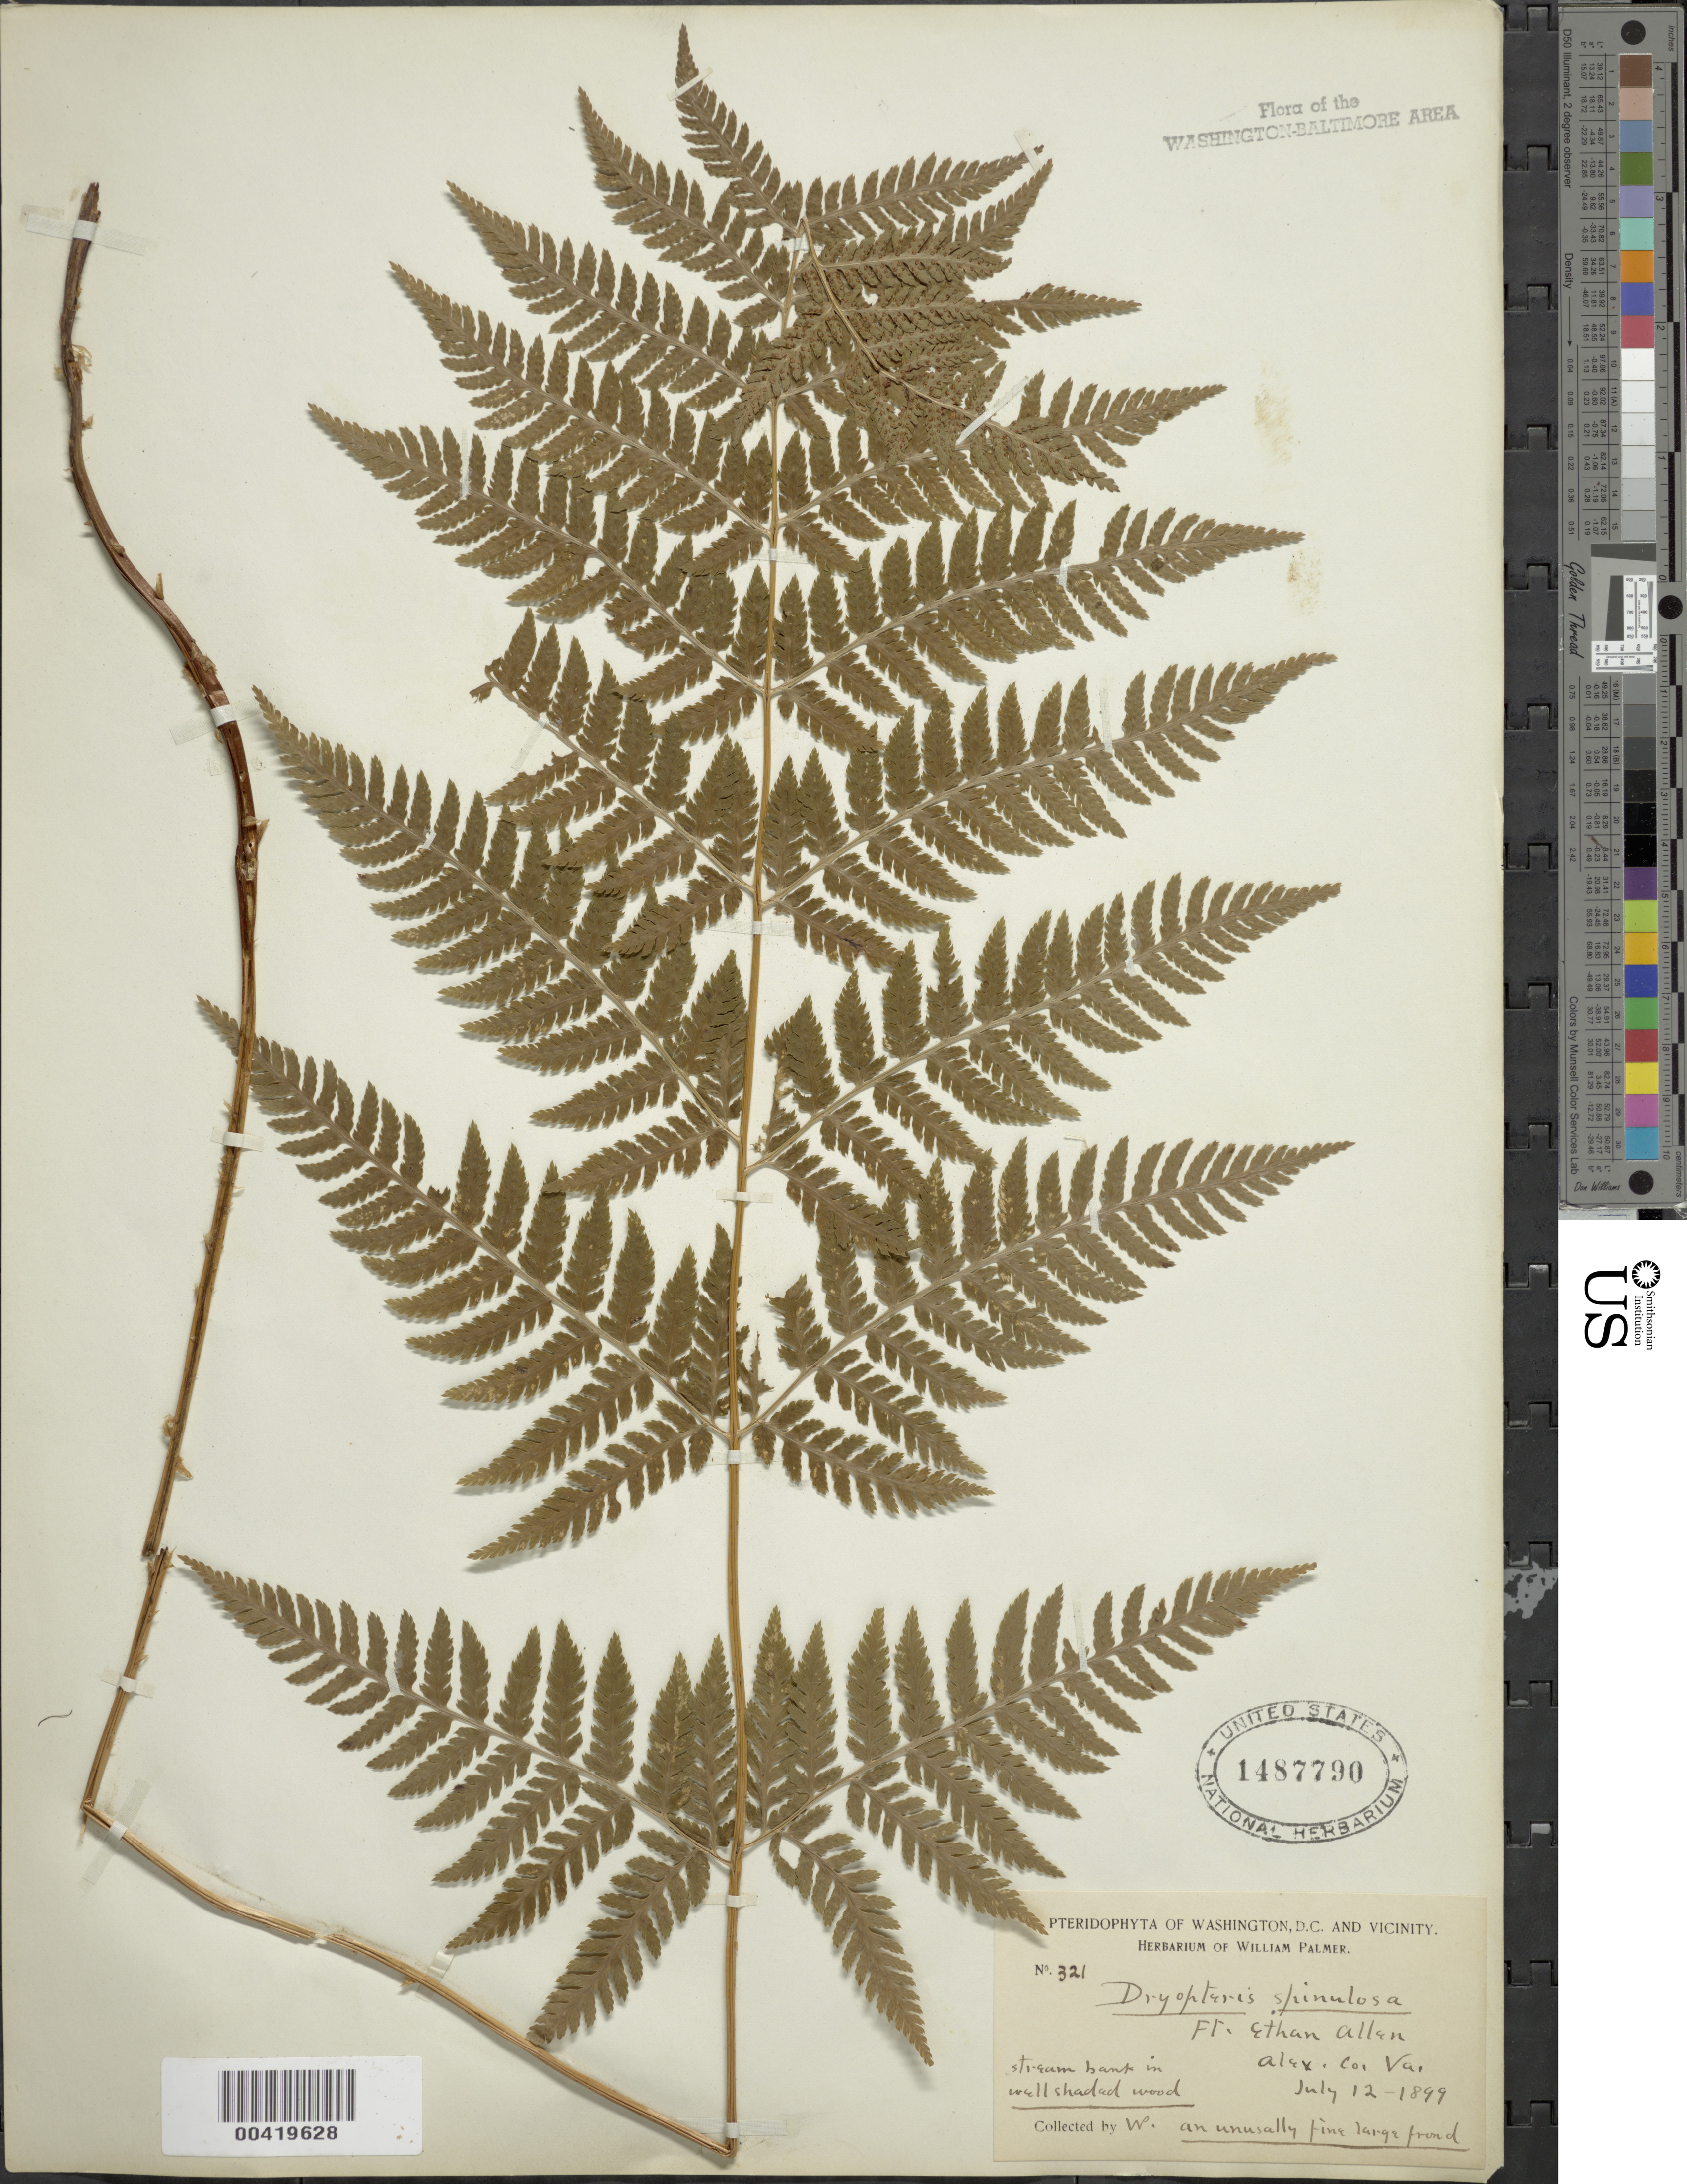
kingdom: Plantae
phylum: Tracheophyta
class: Polypodiopsida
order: Polypodiales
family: Dryopteridaceae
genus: Dryopteris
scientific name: Dryopteris carthusiana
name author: (Villars) H.P. Fuchs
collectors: W. Palmer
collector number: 321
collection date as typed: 12 Jul 1899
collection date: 1899-07-12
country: United States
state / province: Virginia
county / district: Arlington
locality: Fort Ethan Allen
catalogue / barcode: US 1487790